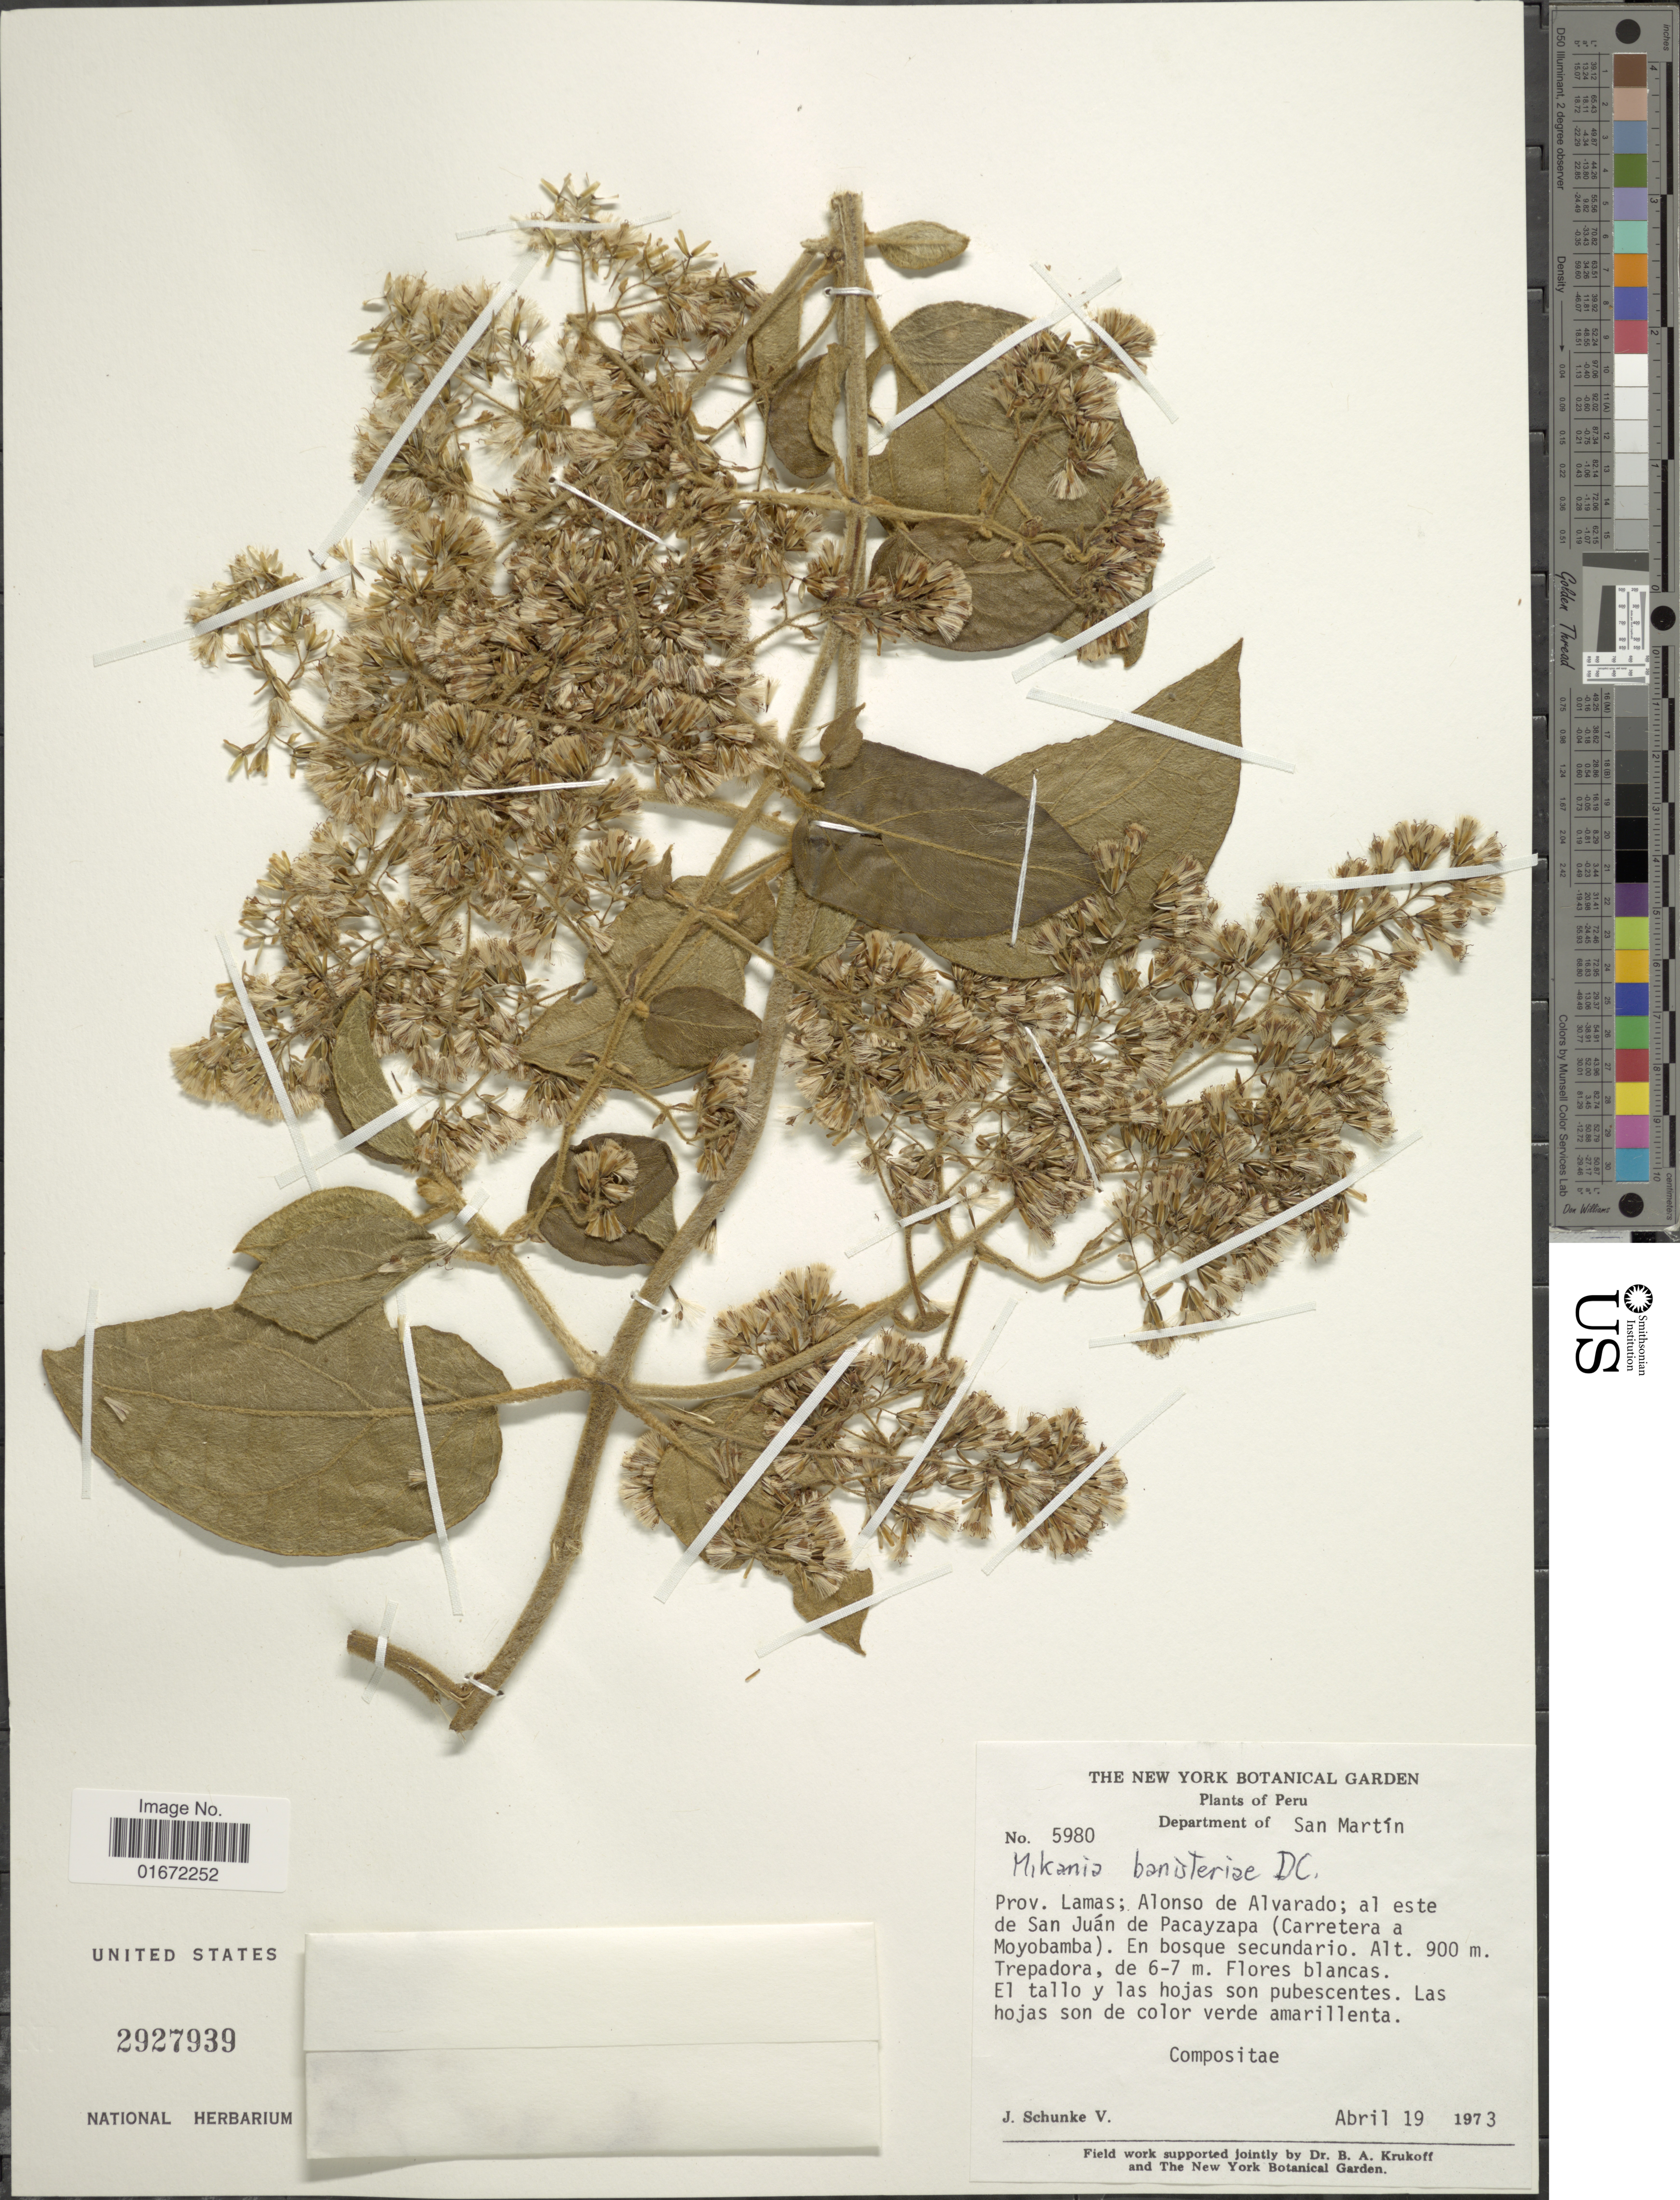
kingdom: Plantae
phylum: Tracheophyta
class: Magnoliopsida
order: Asterales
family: Asteraceae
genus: Mikania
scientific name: Mikania banisteriae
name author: DC.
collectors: J. Schunke Vigo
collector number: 5980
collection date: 1973-04-19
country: Peru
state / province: San Martín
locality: Department of San Martín. Prov. Lamas; Alonso de Alvarado; al este de San Juán de Pacayzapa (Carretera a Moyobamba)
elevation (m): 900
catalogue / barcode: US 2927939